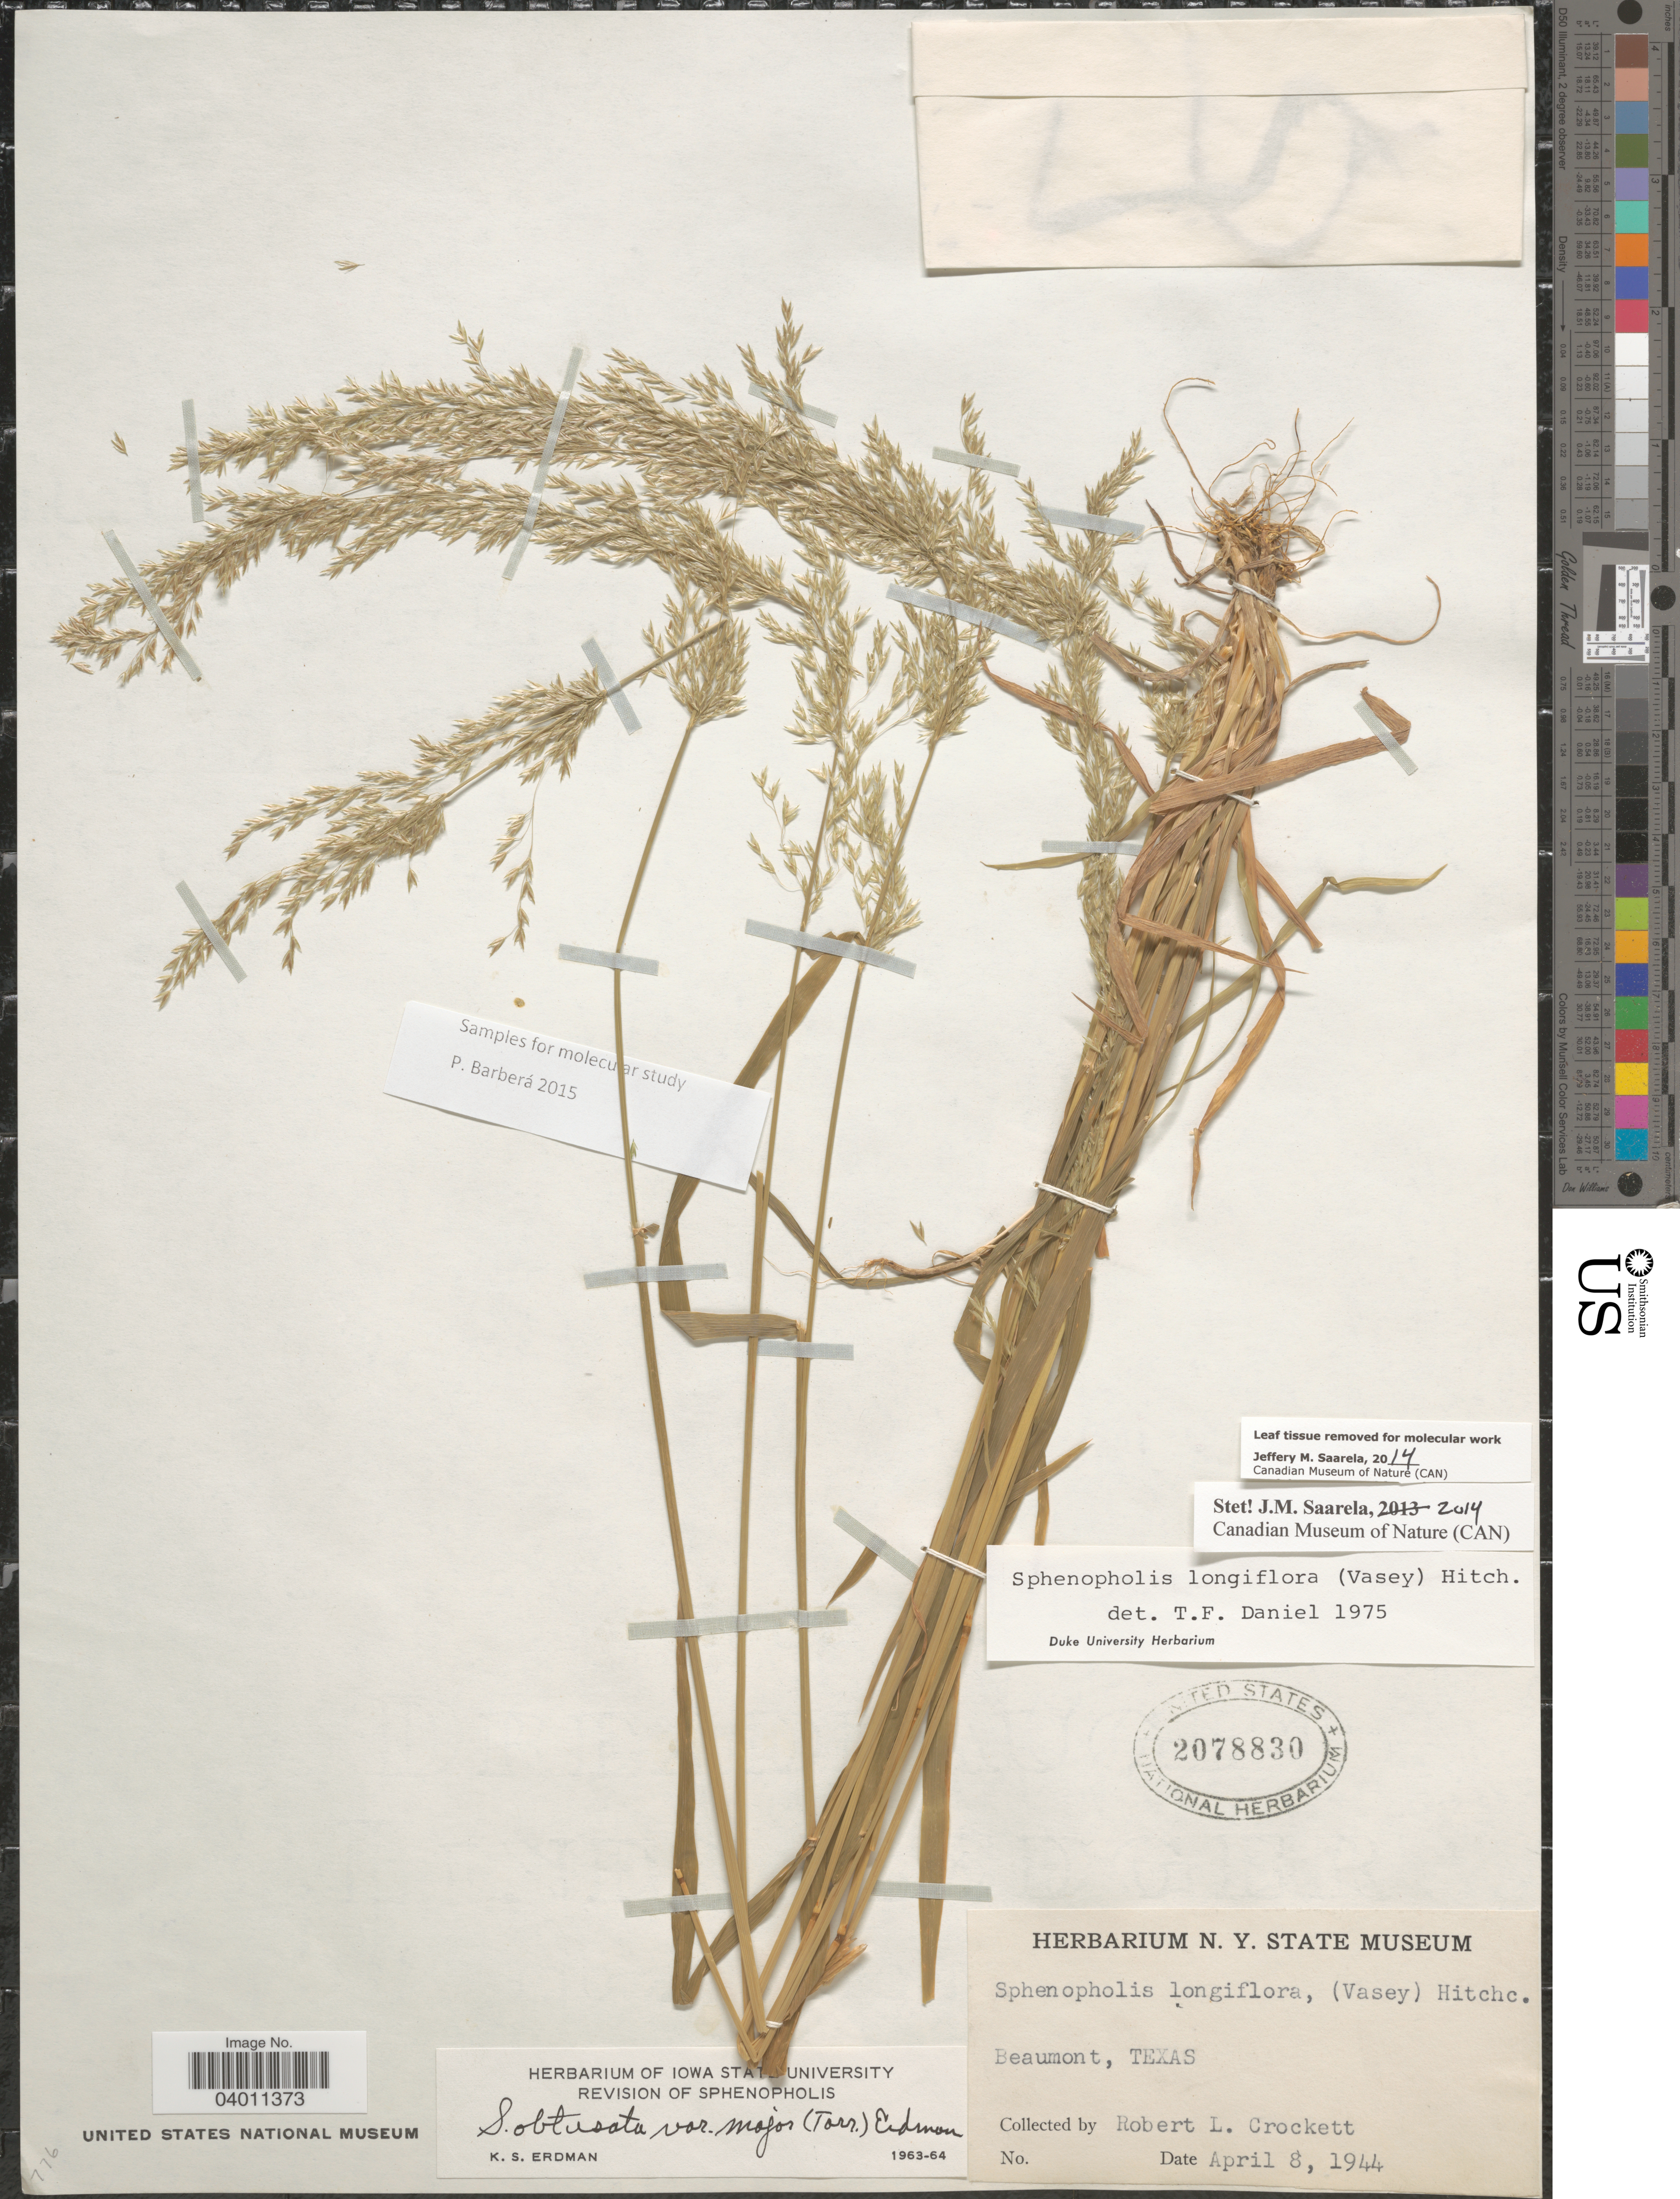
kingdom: Plantae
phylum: Tracheophyta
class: Liliopsida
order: Poales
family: Poaceae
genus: Sphenopholis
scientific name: Sphenopholis longiflora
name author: (Vasey) Hitchc.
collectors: R. Crockett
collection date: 1944-04-08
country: United States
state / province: Texas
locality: Beaumont.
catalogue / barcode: US 2078830